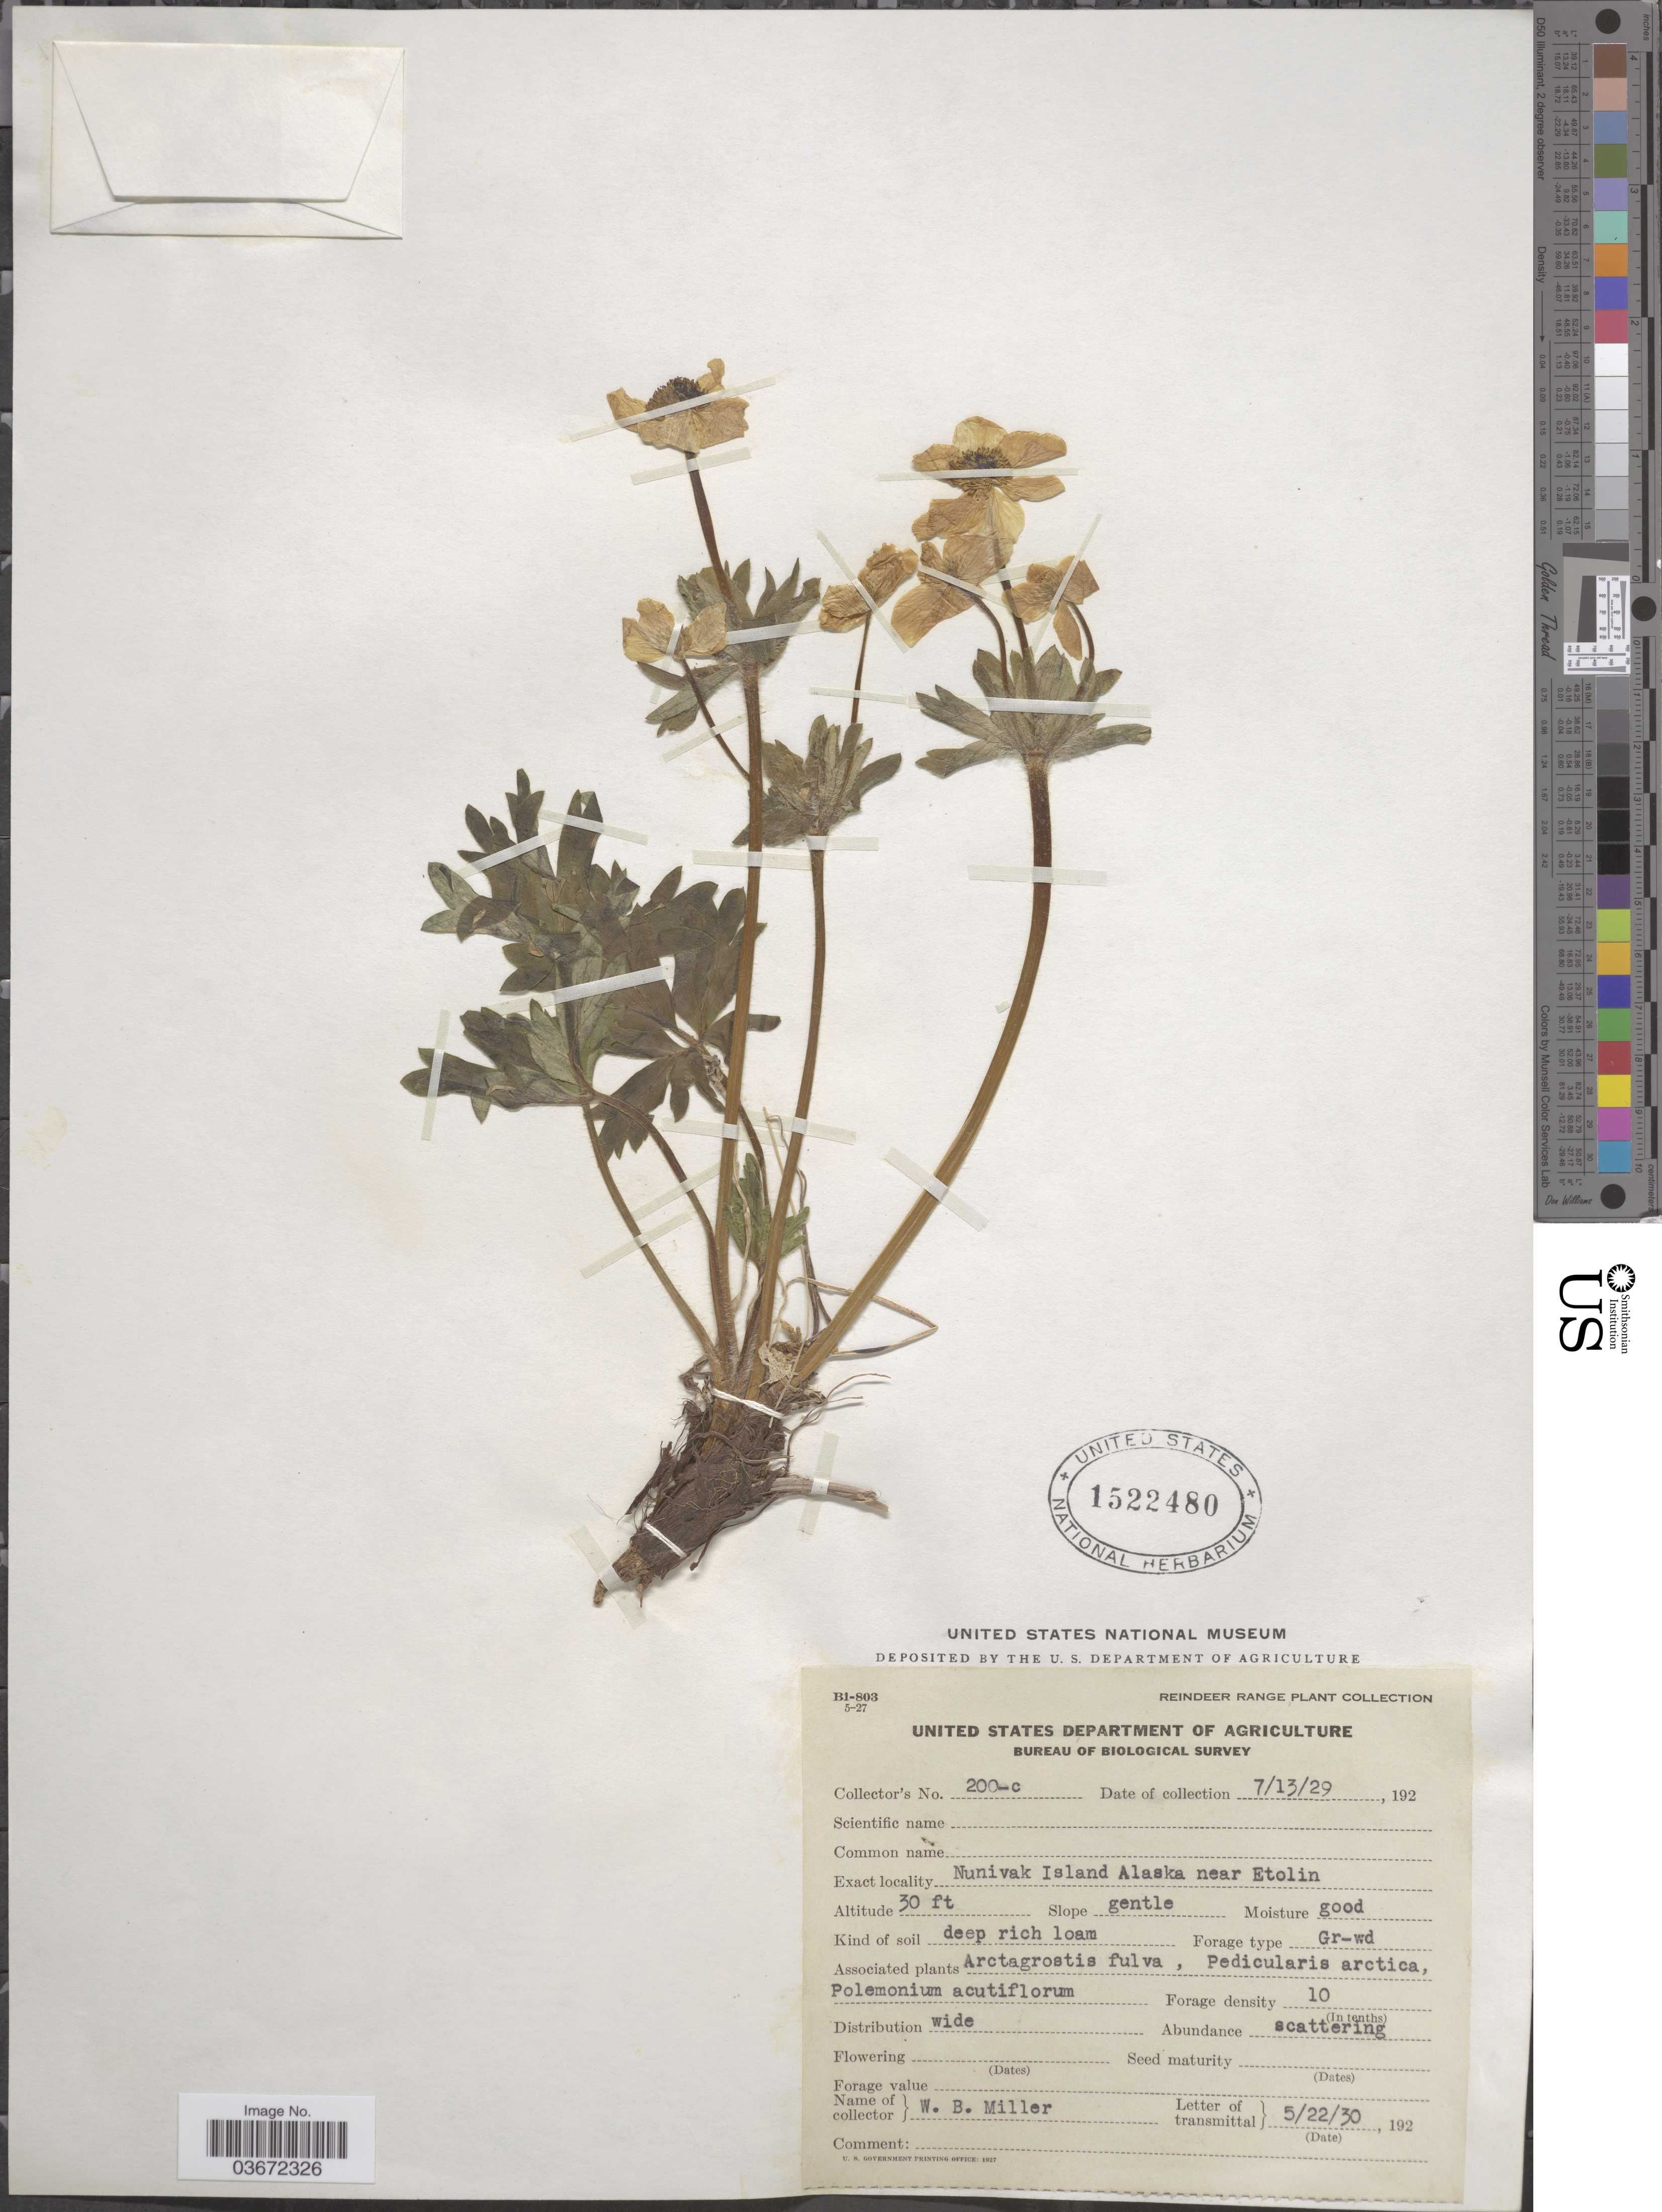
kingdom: Plantae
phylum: Tracheophyta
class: Magnoliopsida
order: Ranunculales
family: Ranunculaceae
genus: Anemone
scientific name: Anemone narcissiflora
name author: L.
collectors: W. Miller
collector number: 200-c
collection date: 1929-07-13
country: United States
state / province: Alaska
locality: Nunivak Island Alaska near Etolin.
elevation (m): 9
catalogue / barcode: US 1522480